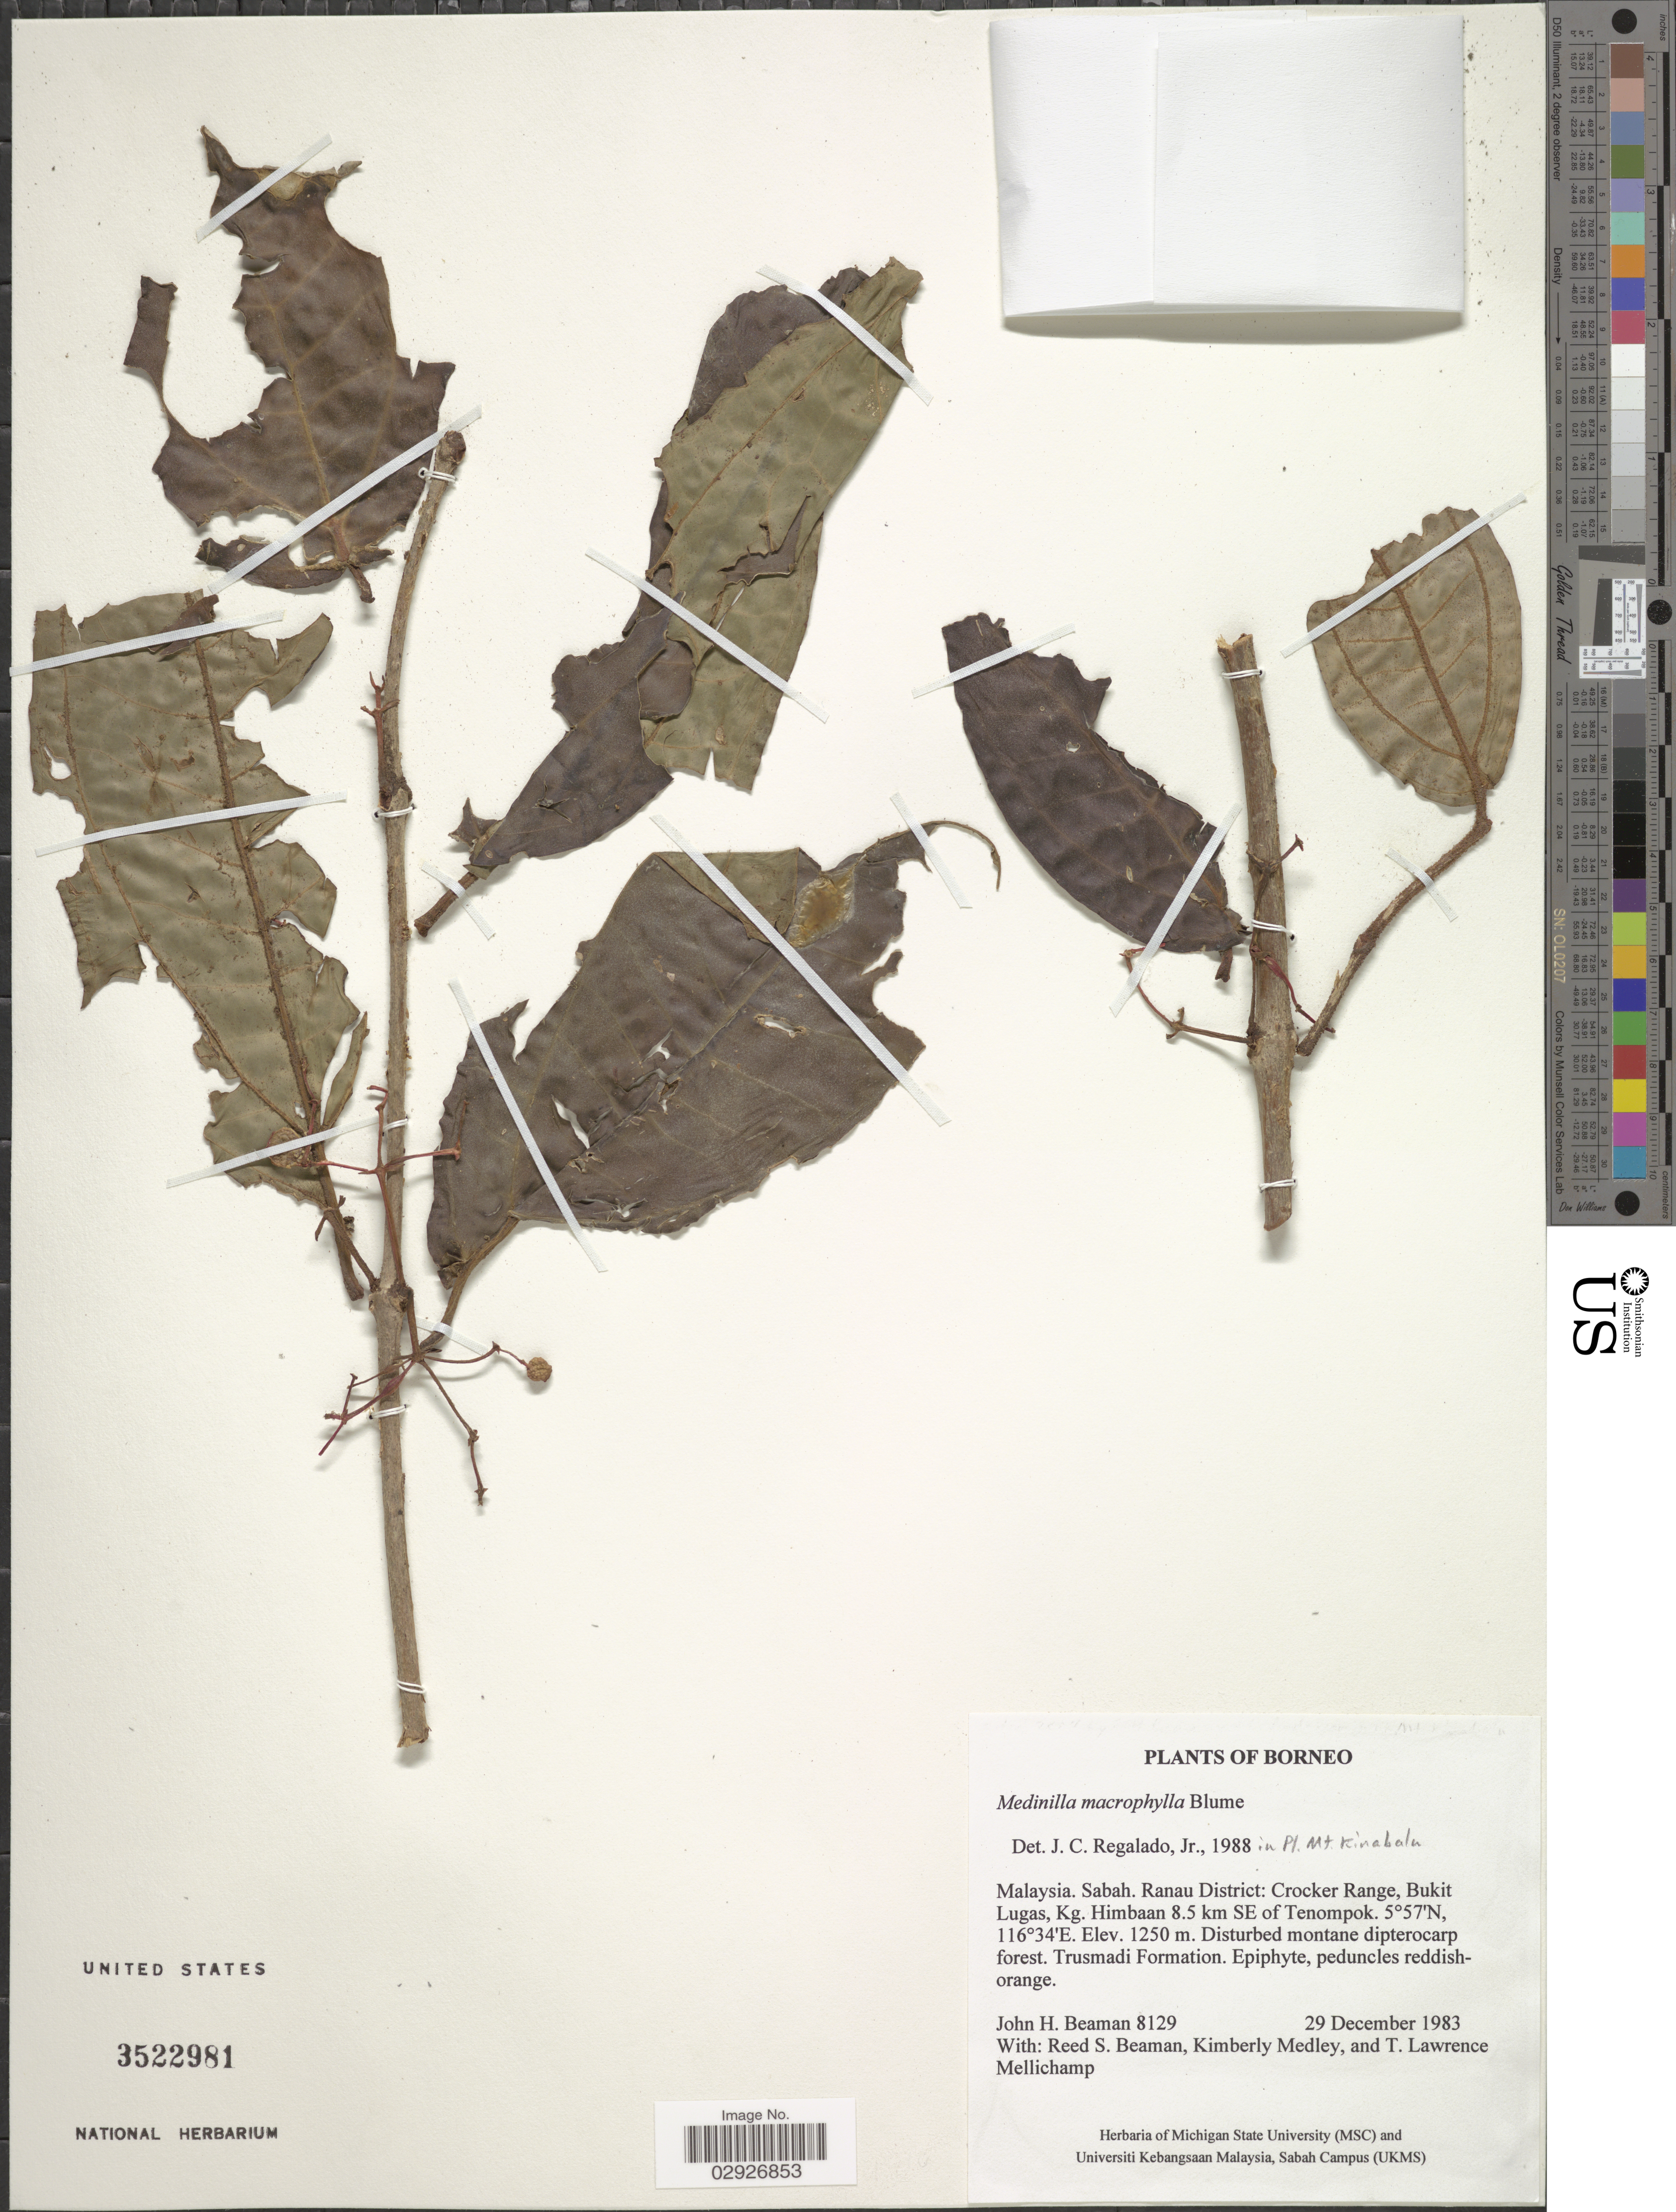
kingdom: Plantae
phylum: Tracheophyta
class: Magnoliopsida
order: Myrtales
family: Melastomataceae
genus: Medinilla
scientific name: Medinilla macrophylla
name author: Blume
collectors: J. H. Beaman, R. S. Beaman, K. Medley & T. L. Mellichamp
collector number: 8129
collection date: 1983-12-29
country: Malaysia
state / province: Sabah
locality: Borneo. Ranau District: Crocker Range, Bukit Lugas, Kg. Himbaan 8.5 km SE of Tenompok.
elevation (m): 1250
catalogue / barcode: US 3522981